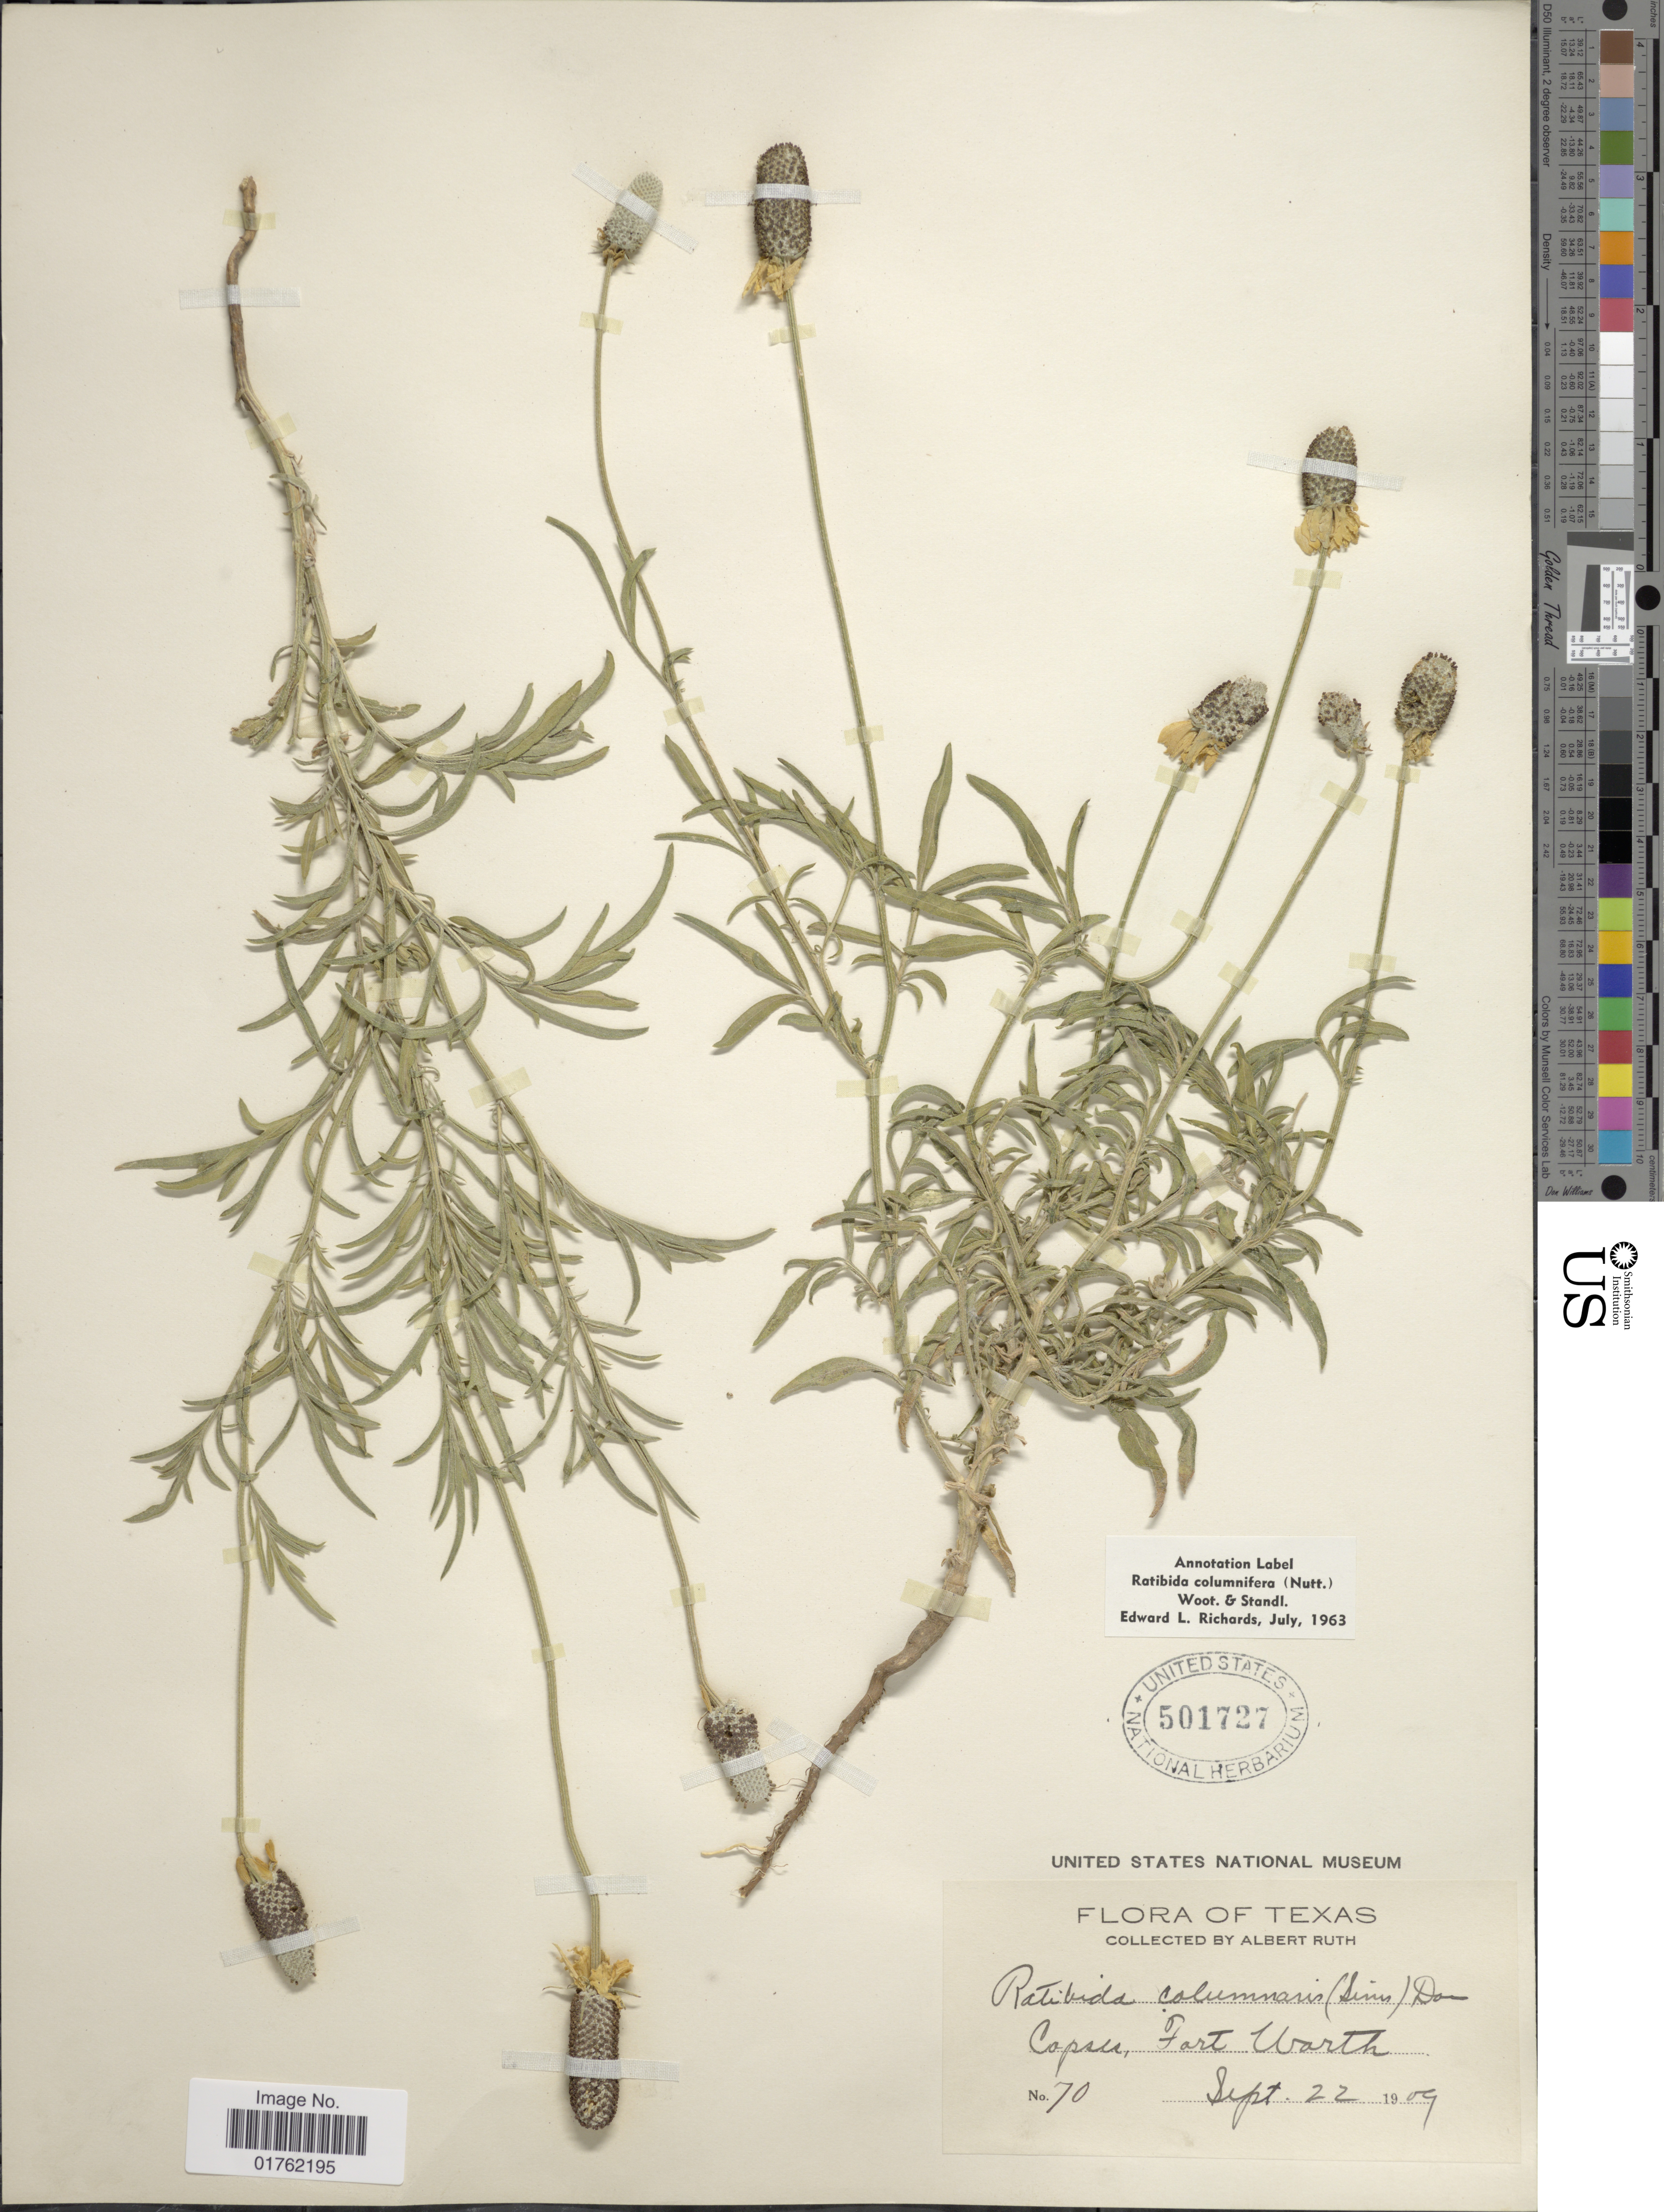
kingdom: Plantae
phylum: Tracheophyta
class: Magnoliopsida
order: Asterales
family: Asteraceae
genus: Ratibida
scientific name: Ratibida columnaris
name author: (Pursh) D. Don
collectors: A. Ruth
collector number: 70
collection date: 1909-09-22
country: United States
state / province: Texas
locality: Capsu, Fort Worth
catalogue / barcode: US 501727